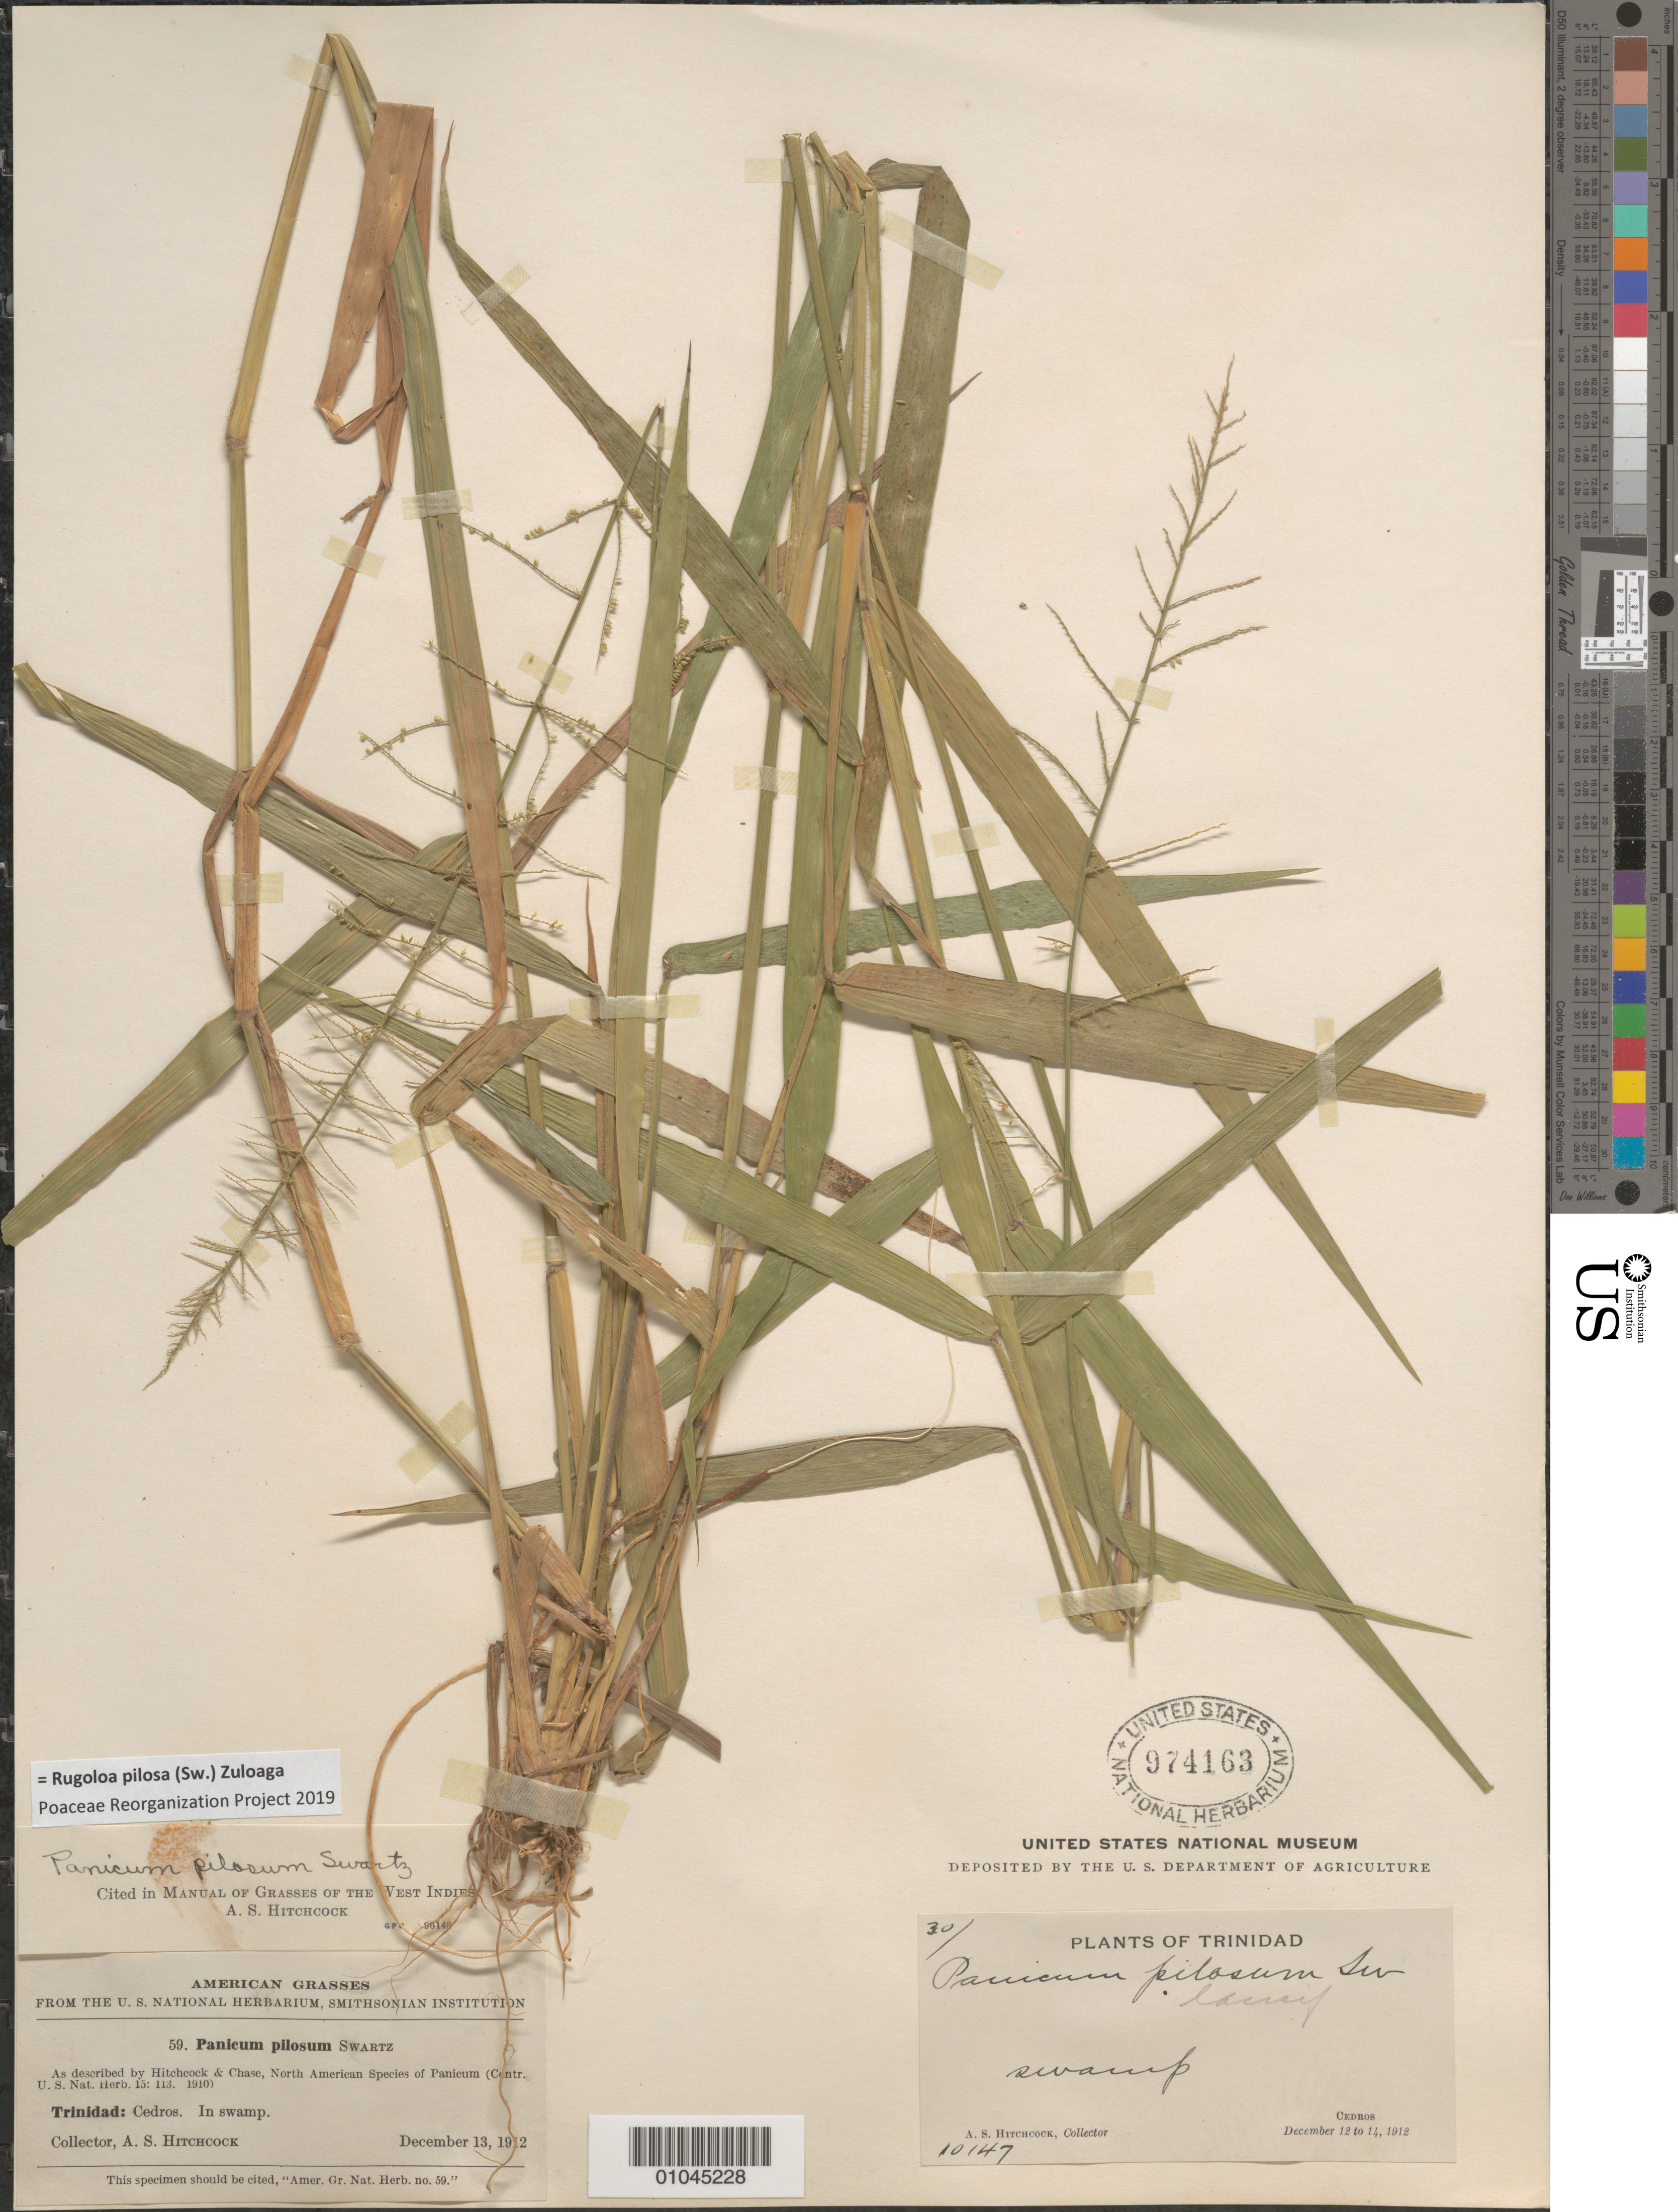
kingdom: Plantae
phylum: Tracheophyta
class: Liliopsida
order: Poales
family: Poaceae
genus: Panicum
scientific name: Panicum pilosum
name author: Sw.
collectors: A. S. Hitchcock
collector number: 10147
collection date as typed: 12 Dec 1912 to 14 Dec 1912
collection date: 1912-12-12/1912-12-14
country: Trinidad and Tobago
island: Trinidad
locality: Cedros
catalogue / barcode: US 974163